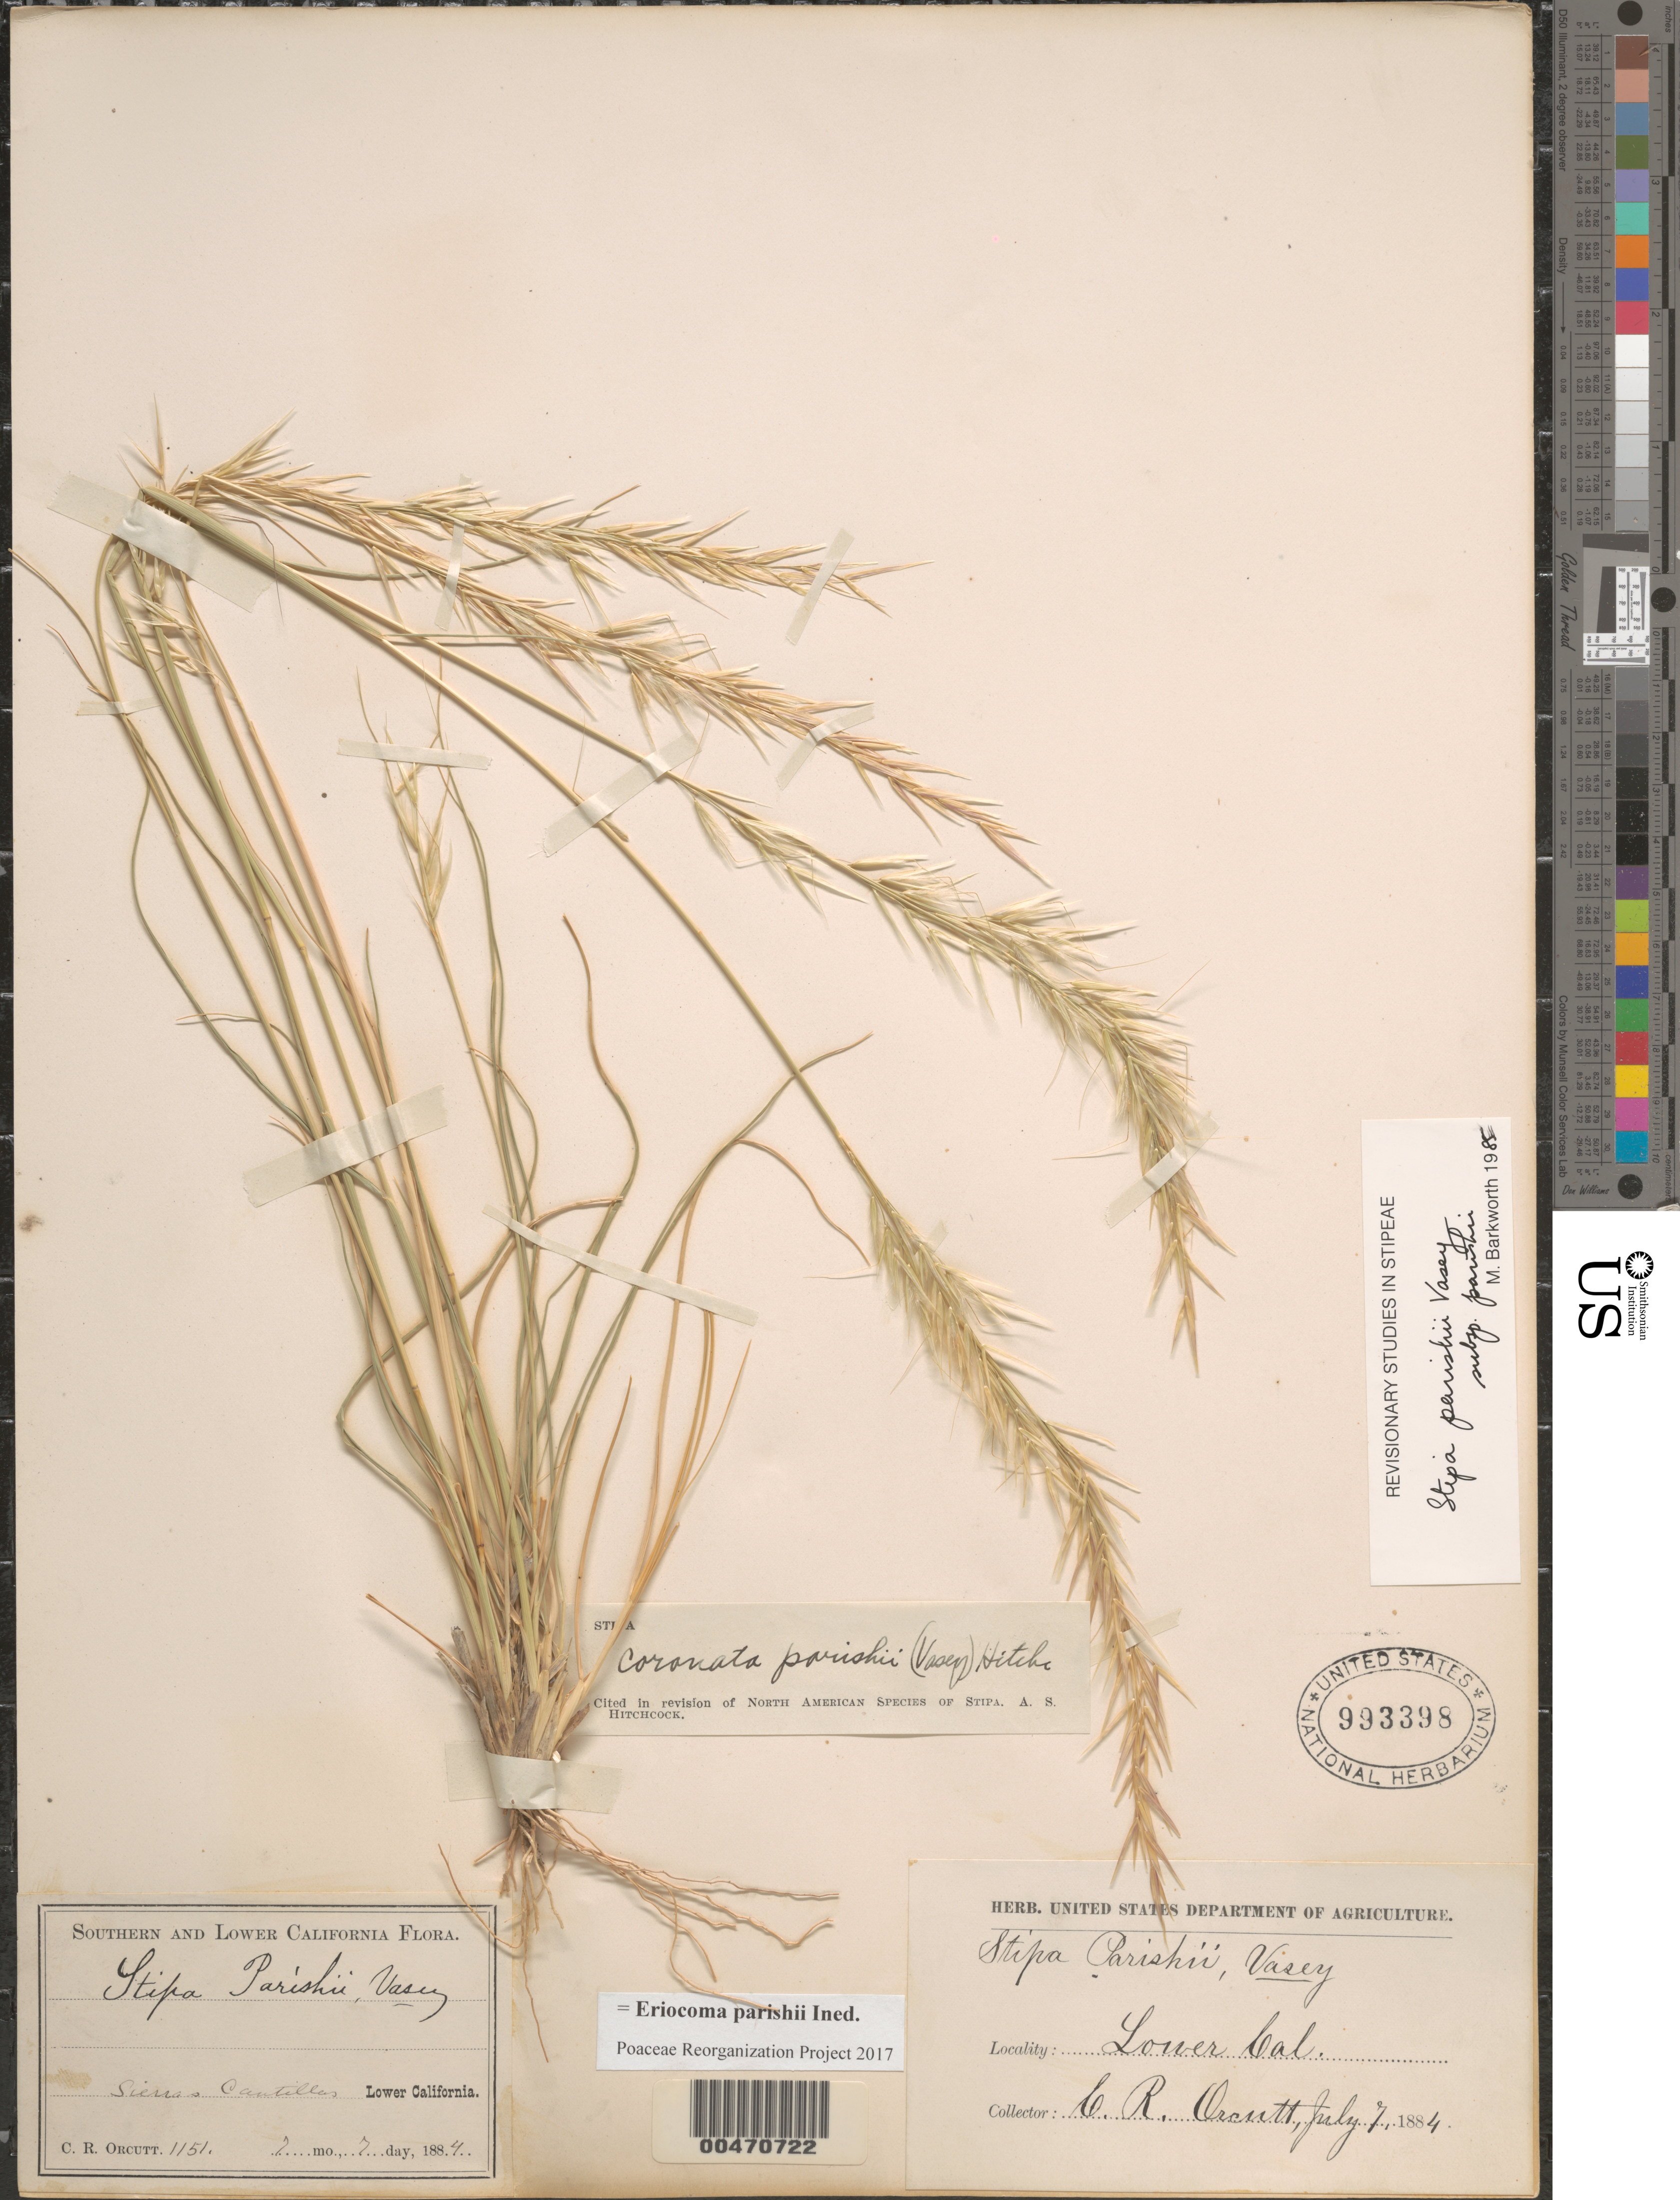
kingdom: Plantae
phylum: Tracheophyta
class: Liliopsida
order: Poales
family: Poaceae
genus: Eriocoma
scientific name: Eriocoma parishii ined.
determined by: Poaceae Reorganization Project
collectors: C. R. Orcutt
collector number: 1151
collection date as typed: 7 Jul 1884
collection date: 1884-07-07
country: Mexico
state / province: Baja California Sur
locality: Sierra Cantillos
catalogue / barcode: US 993398